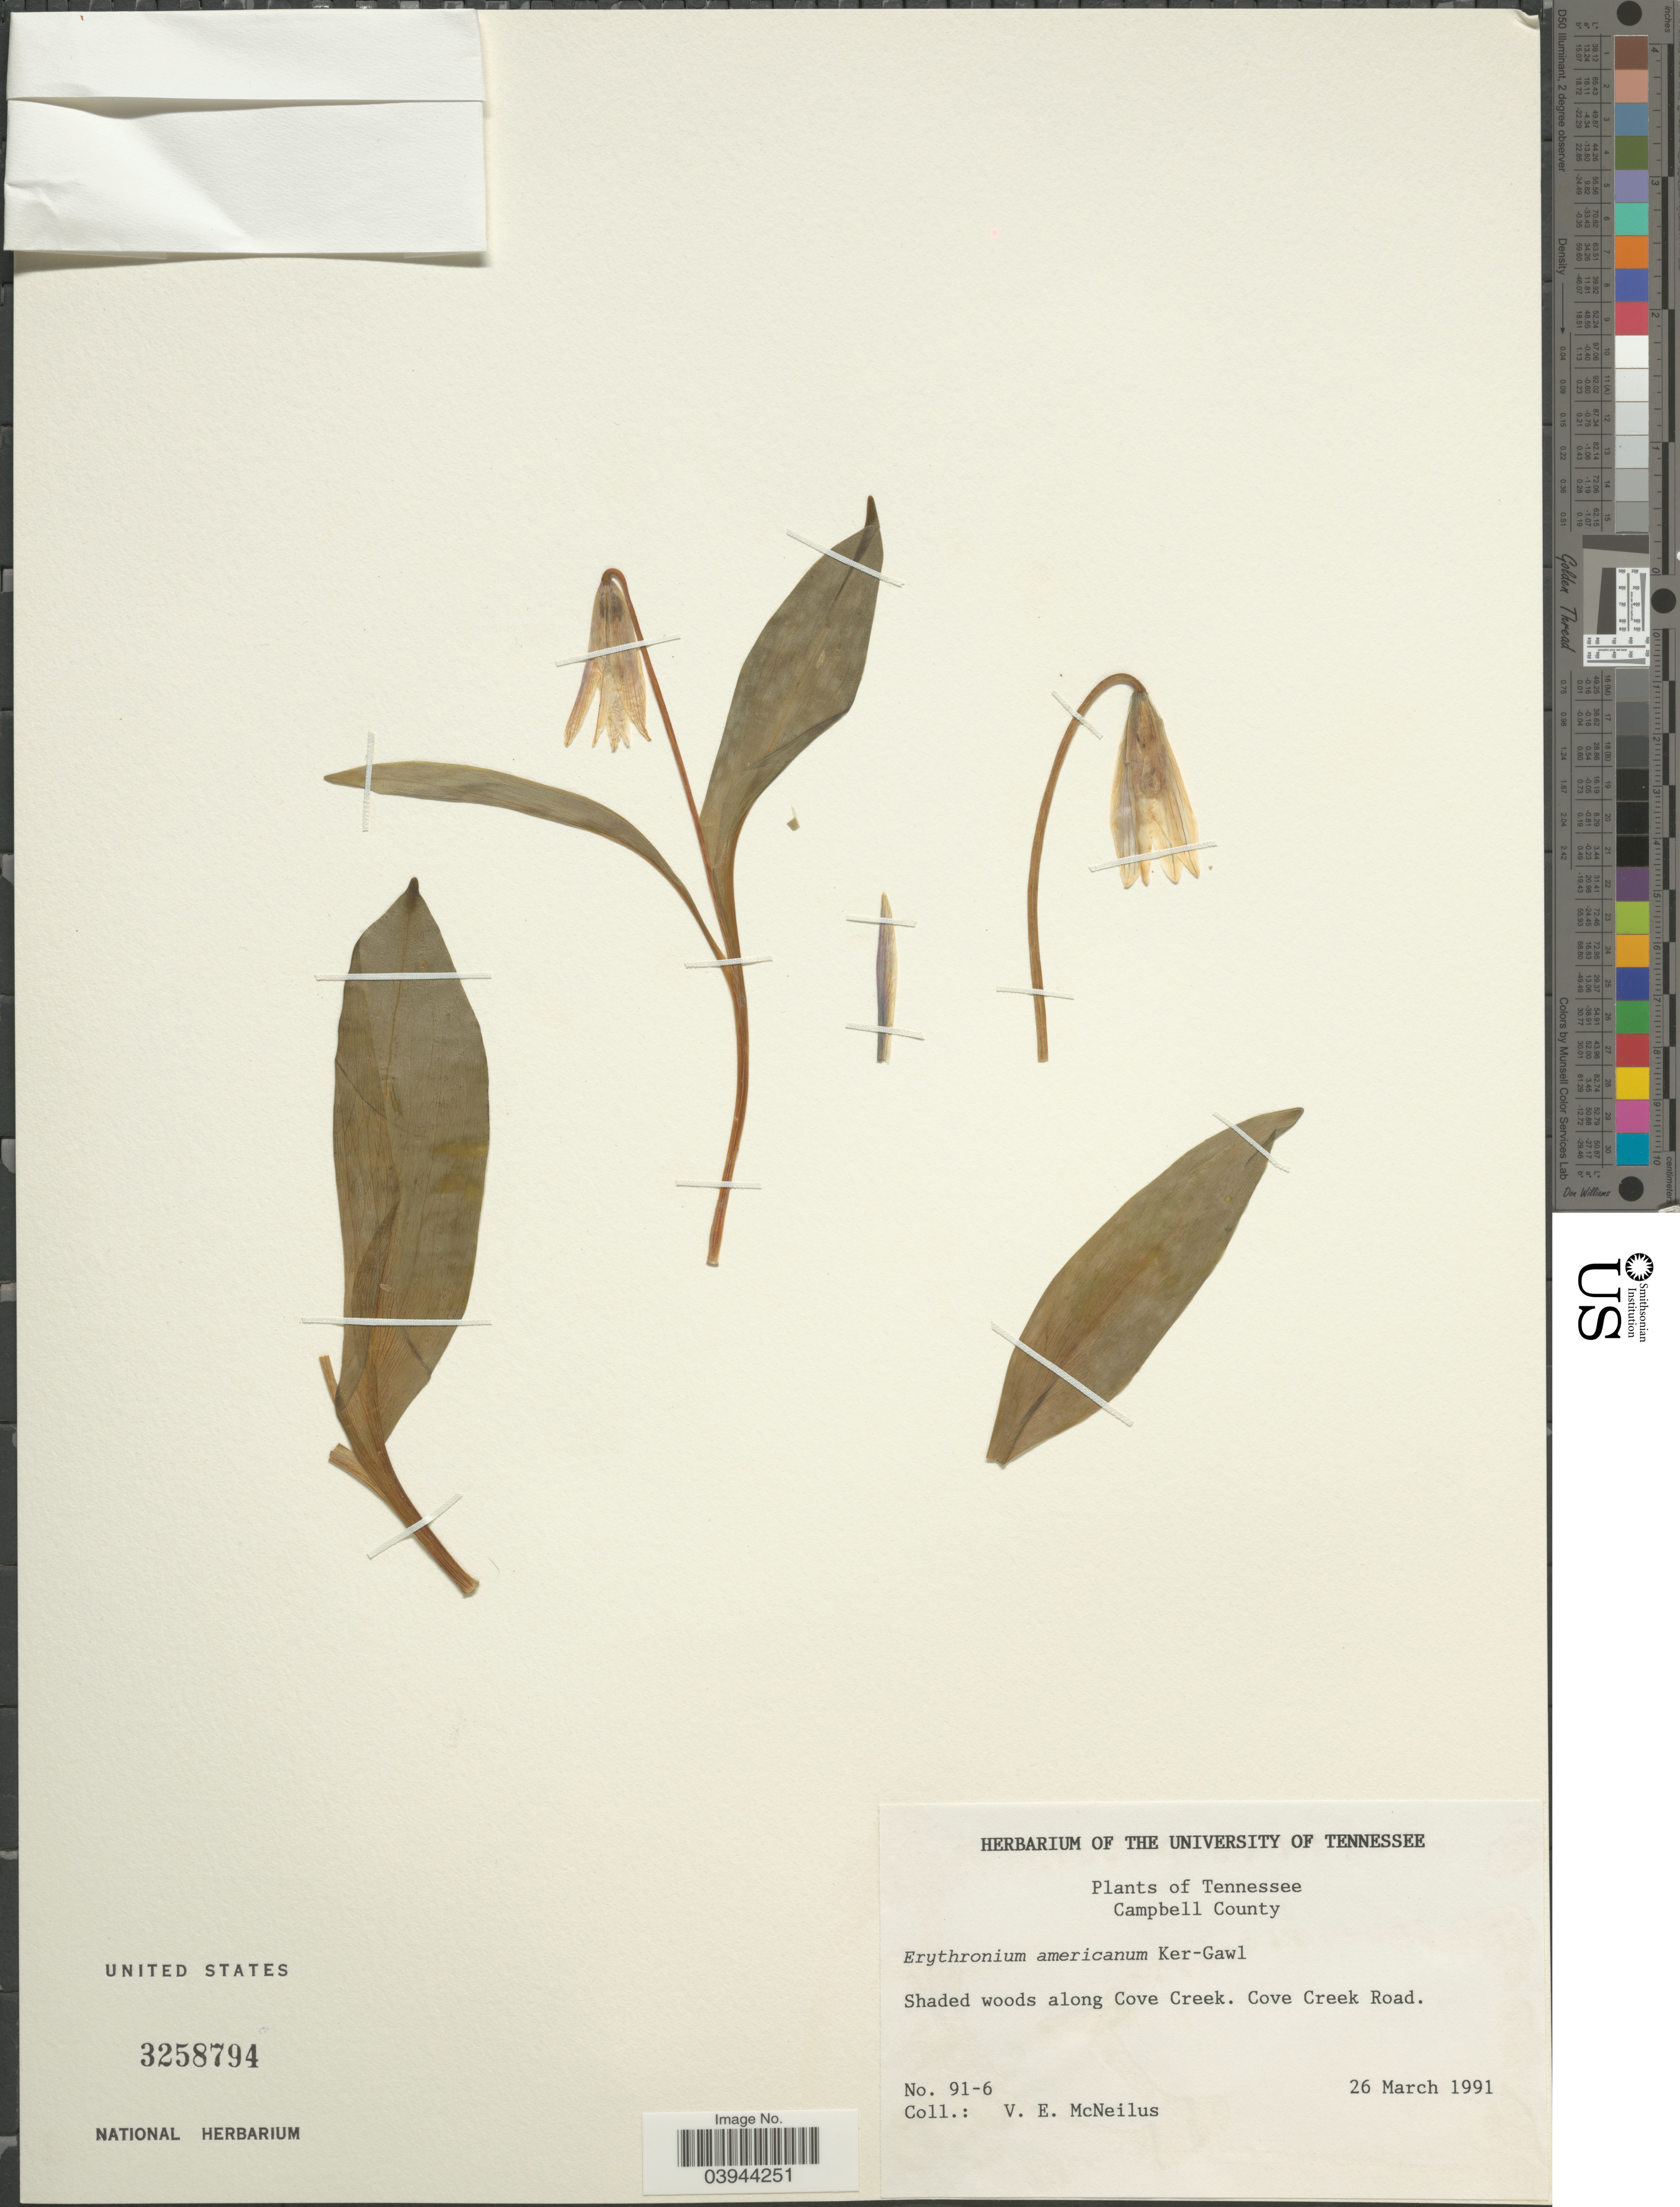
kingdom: Plantae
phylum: Tracheophyta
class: Liliopsida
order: Liliales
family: Liliaceae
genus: Erythronium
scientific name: Erythronium americanum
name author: Ker Gawl.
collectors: V. Mcneilus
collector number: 91-6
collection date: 1991-03-26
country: United States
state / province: Tennessee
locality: Campbell County. Shaded woods along Cove Creek. Cove Creek Road.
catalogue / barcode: US 3258794